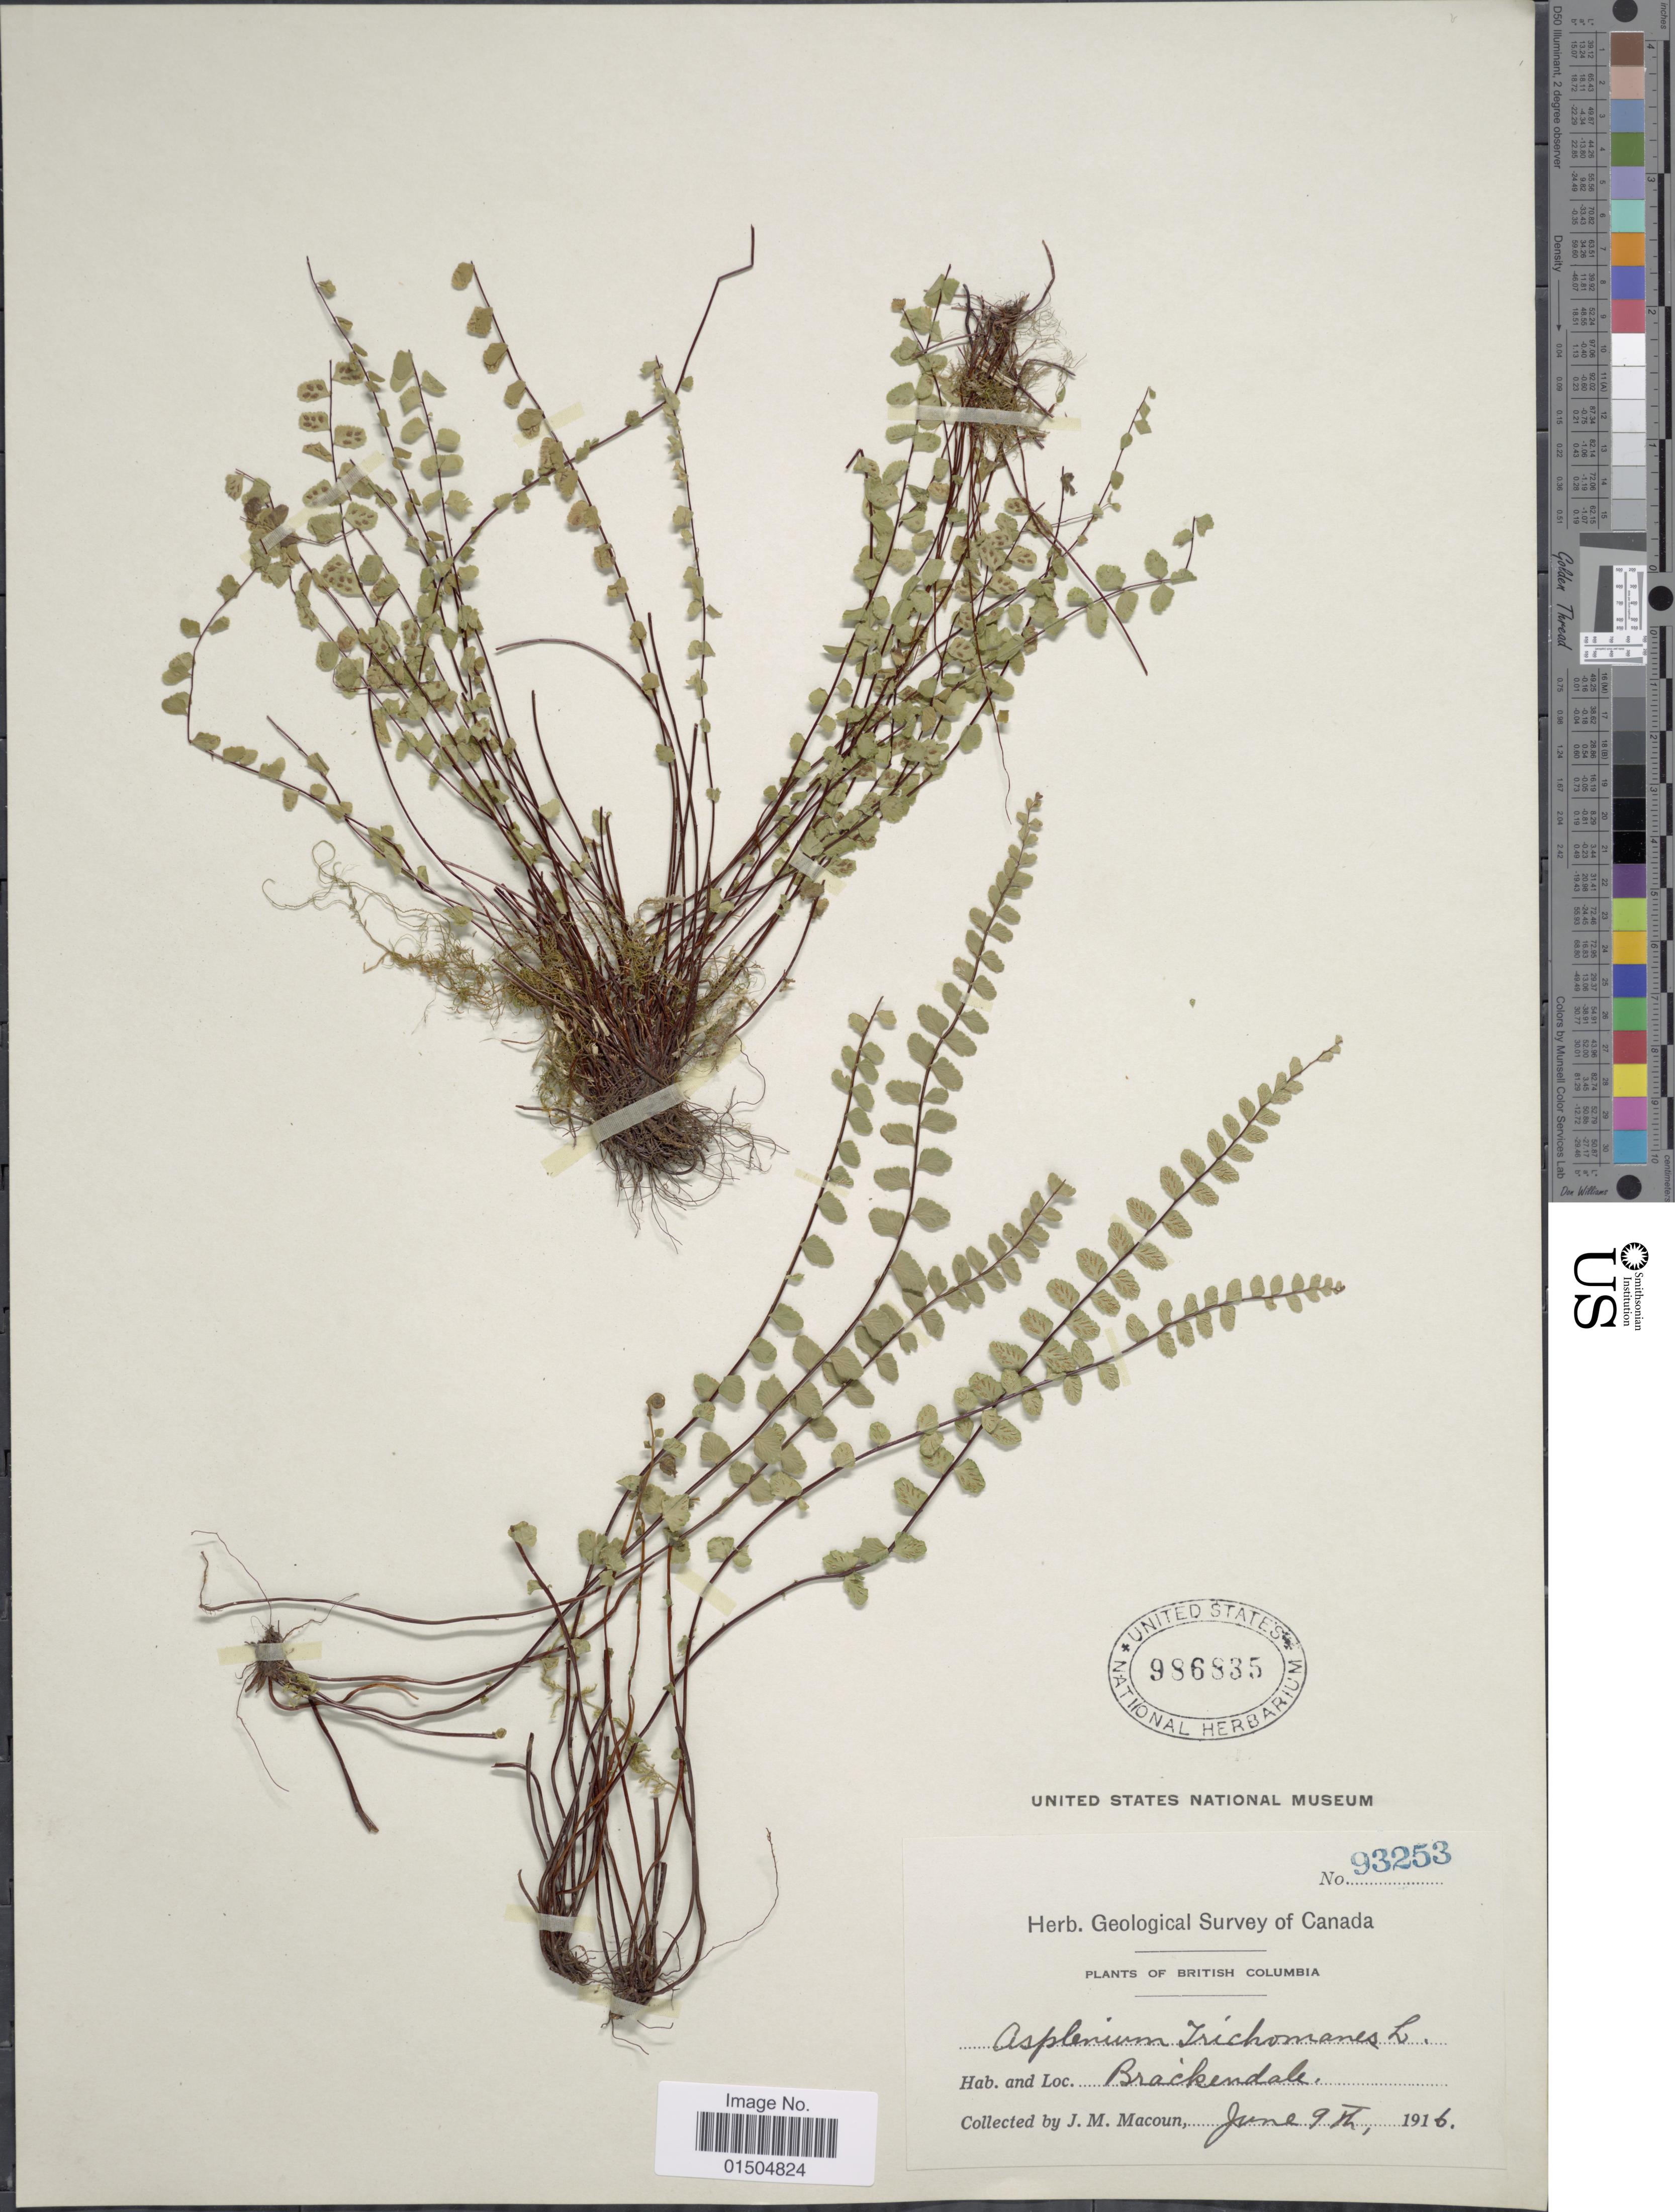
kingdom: Plantae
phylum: Tracheophyta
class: Polypodiopsida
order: Polypodiales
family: Aspleniaceae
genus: Asplenium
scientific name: Asplenium trichomanes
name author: L.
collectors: J. M. Macoun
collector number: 93253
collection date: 1916-06-09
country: Canada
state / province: British Columbia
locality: Brackendale.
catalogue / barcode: US 986835